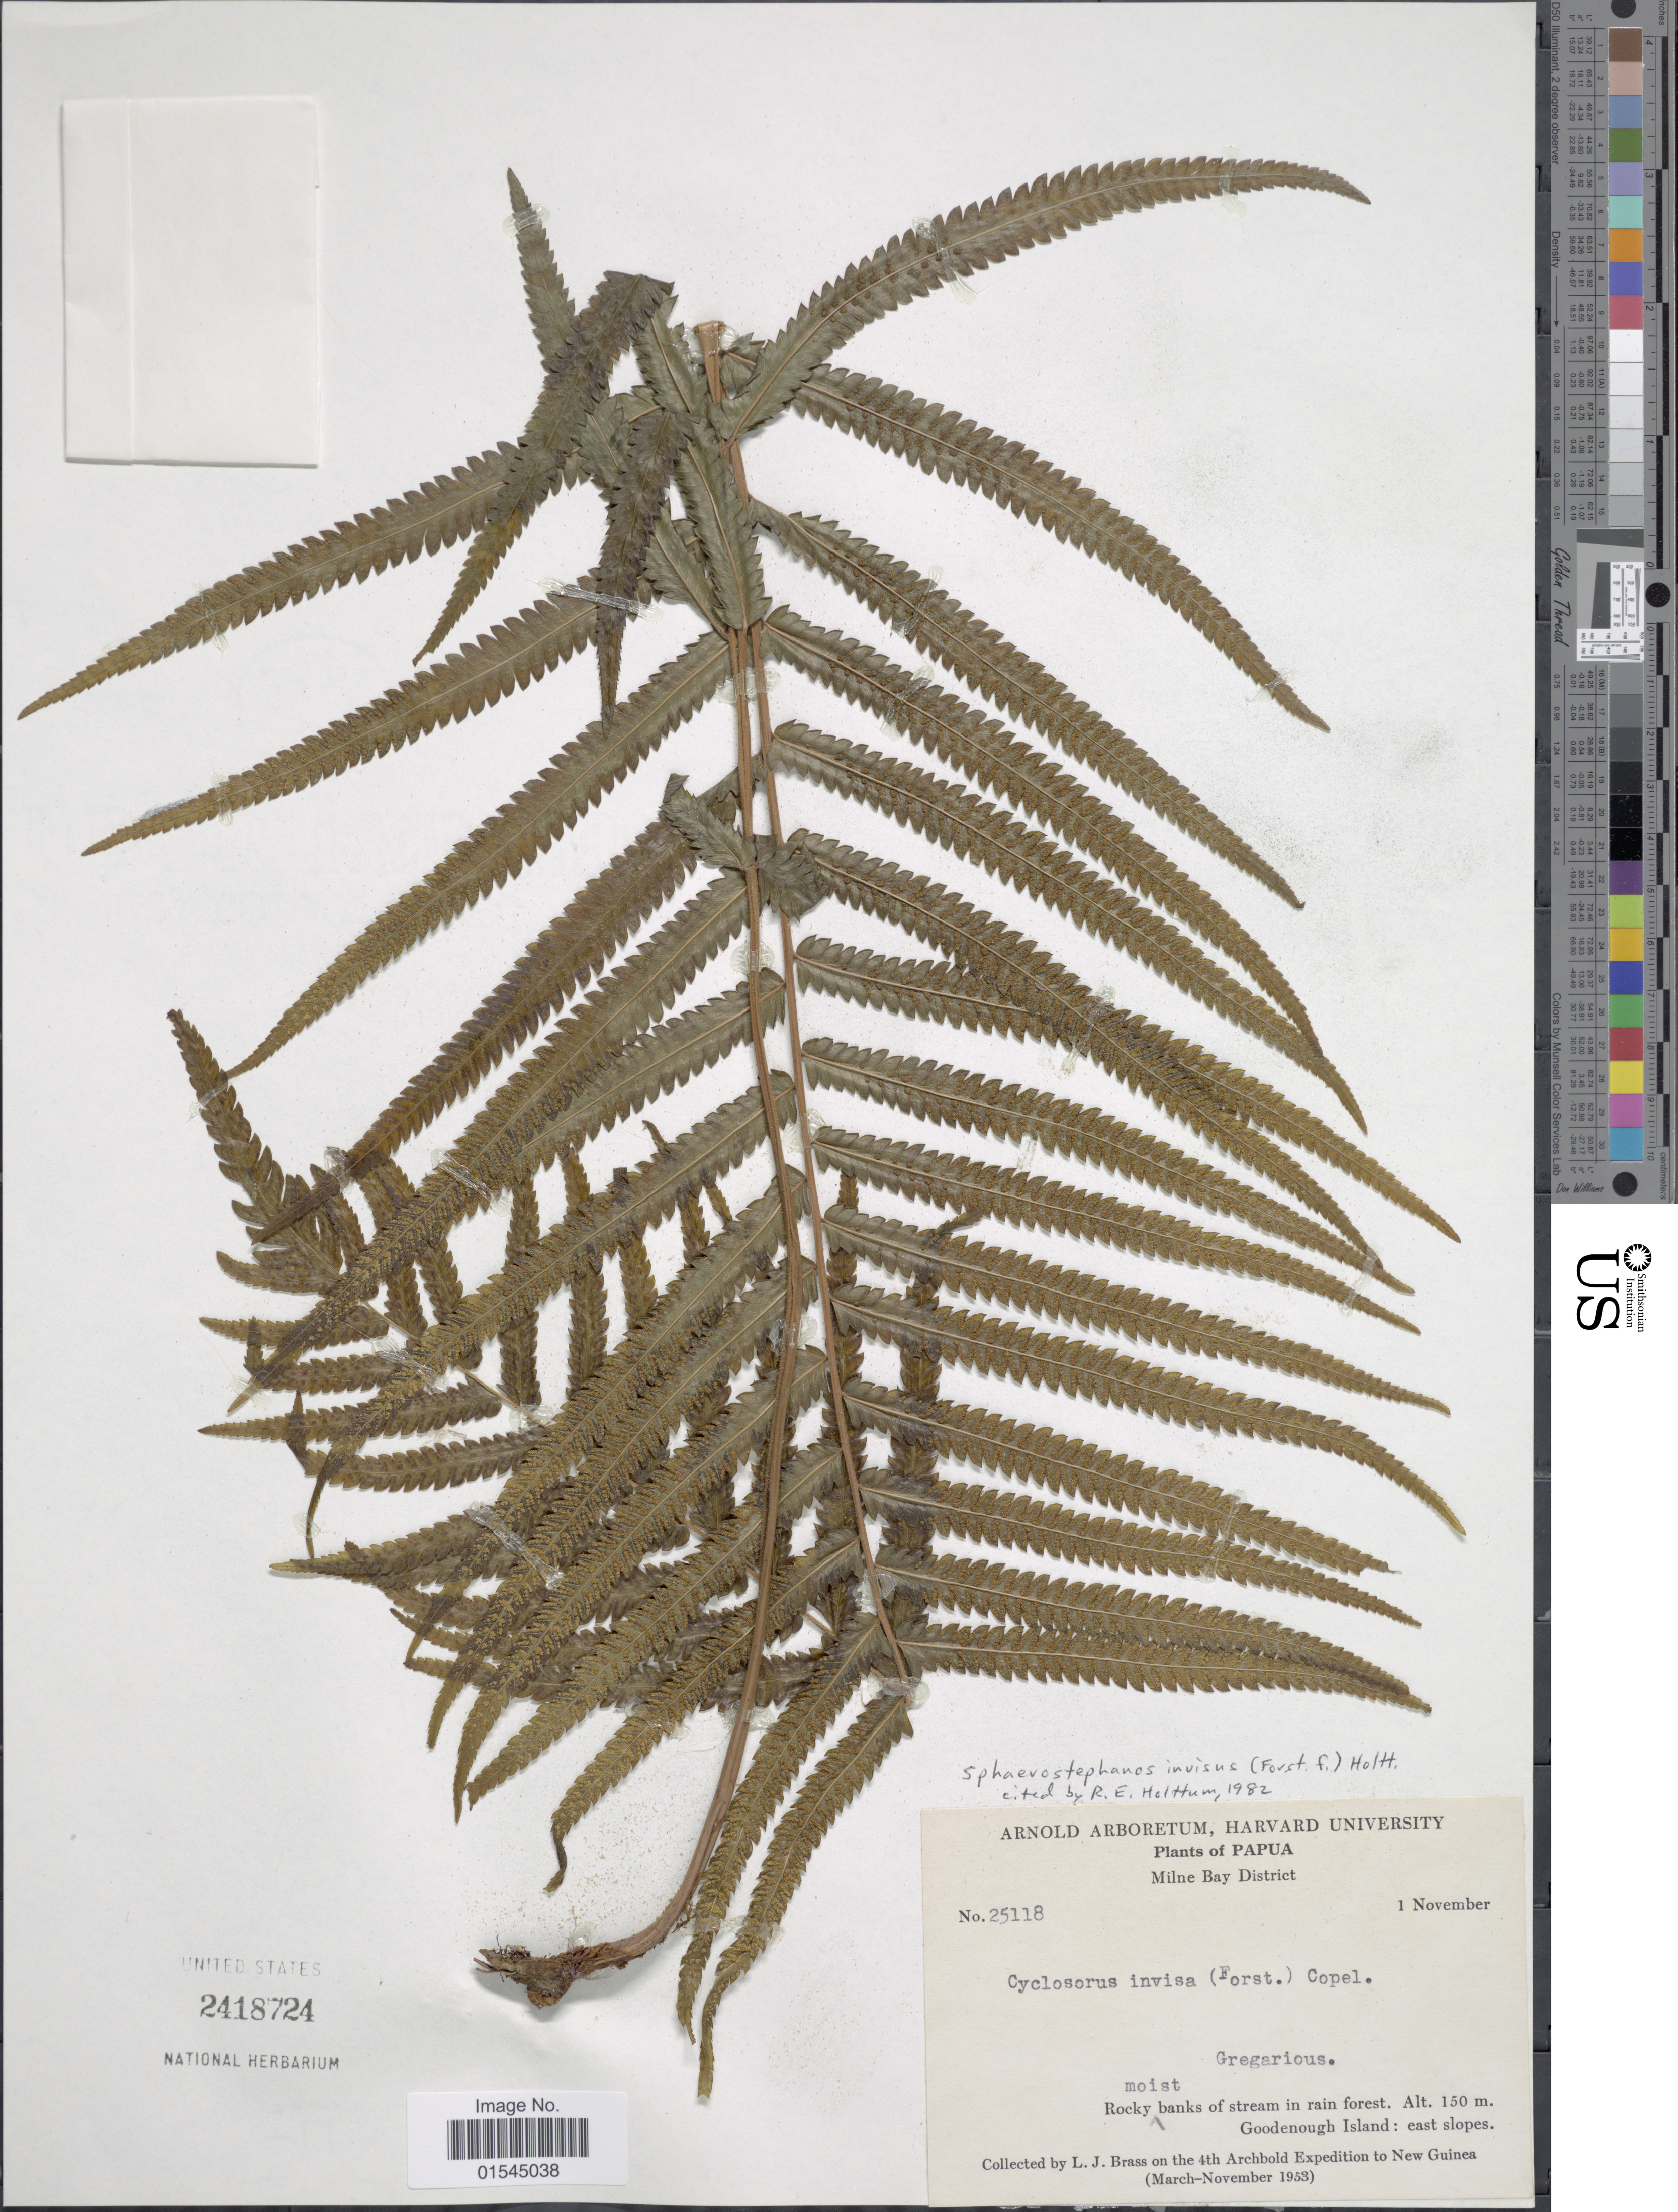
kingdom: Plantae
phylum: Tracheophyta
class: Polypodiopsida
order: Polypodiales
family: Thelypteridaceae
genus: Sphaerostephanos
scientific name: Sphaerostephanos invisus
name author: (G. Forst.) Holttum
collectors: L. J. Brass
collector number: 25118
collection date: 1953-11-01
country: Papua New Guinea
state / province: Milne Bay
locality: Papua. Milne Bay District. Rocky moist banks of stream in rain forest. Goodenough Island: east slope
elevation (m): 150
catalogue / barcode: US 2418724